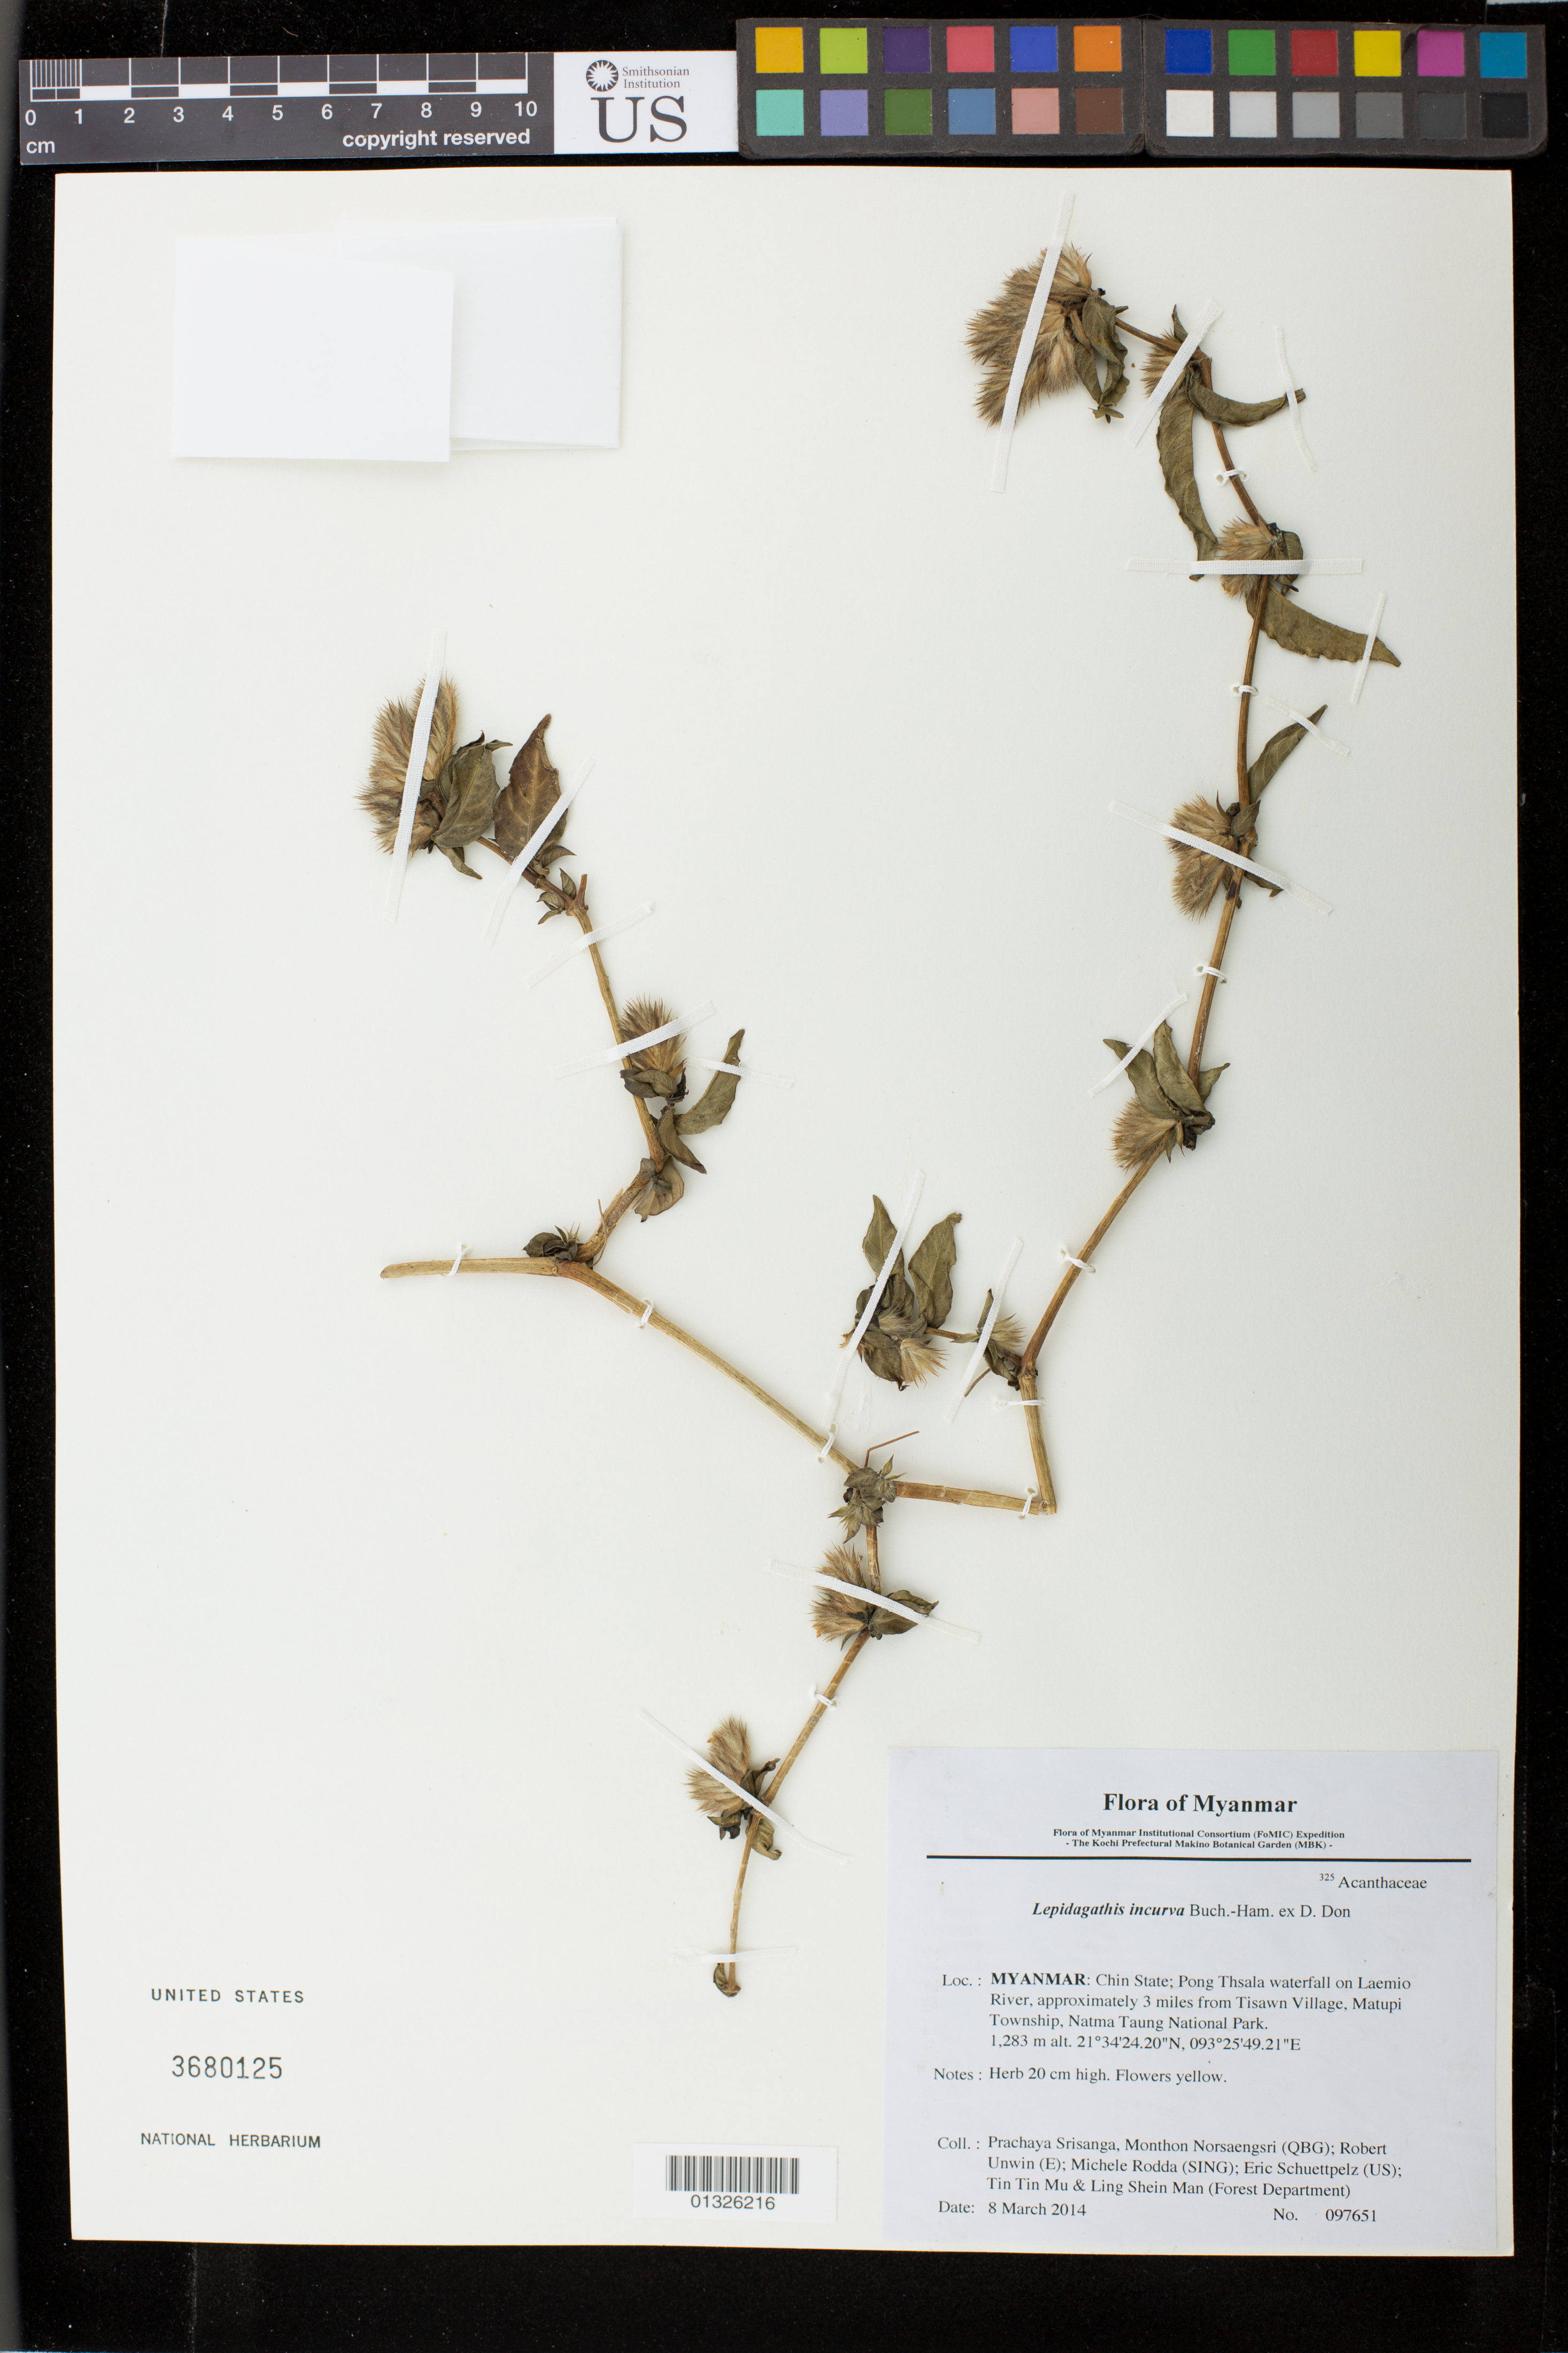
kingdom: Plantae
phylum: Tracheophyta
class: Magnoliopsida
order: Lamiales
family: Acanthaceae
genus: Lepidagathis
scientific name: Lepidagathis incurva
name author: Buch.-Ham. ex D. Don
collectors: P. Srisanga, M. Norsaengsri, R. Unwin, M. Rodda, E. Schuettpelz, Tin Tin Mu & Ling Shein Man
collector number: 97651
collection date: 2014-03-08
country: Myanmar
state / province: Chin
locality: Pong Thsala waterfall on Laemio River, approximately 3 miles from Tisawn Village, Matupi Township, Natma Taung National Park.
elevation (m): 1283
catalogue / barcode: US 3680125